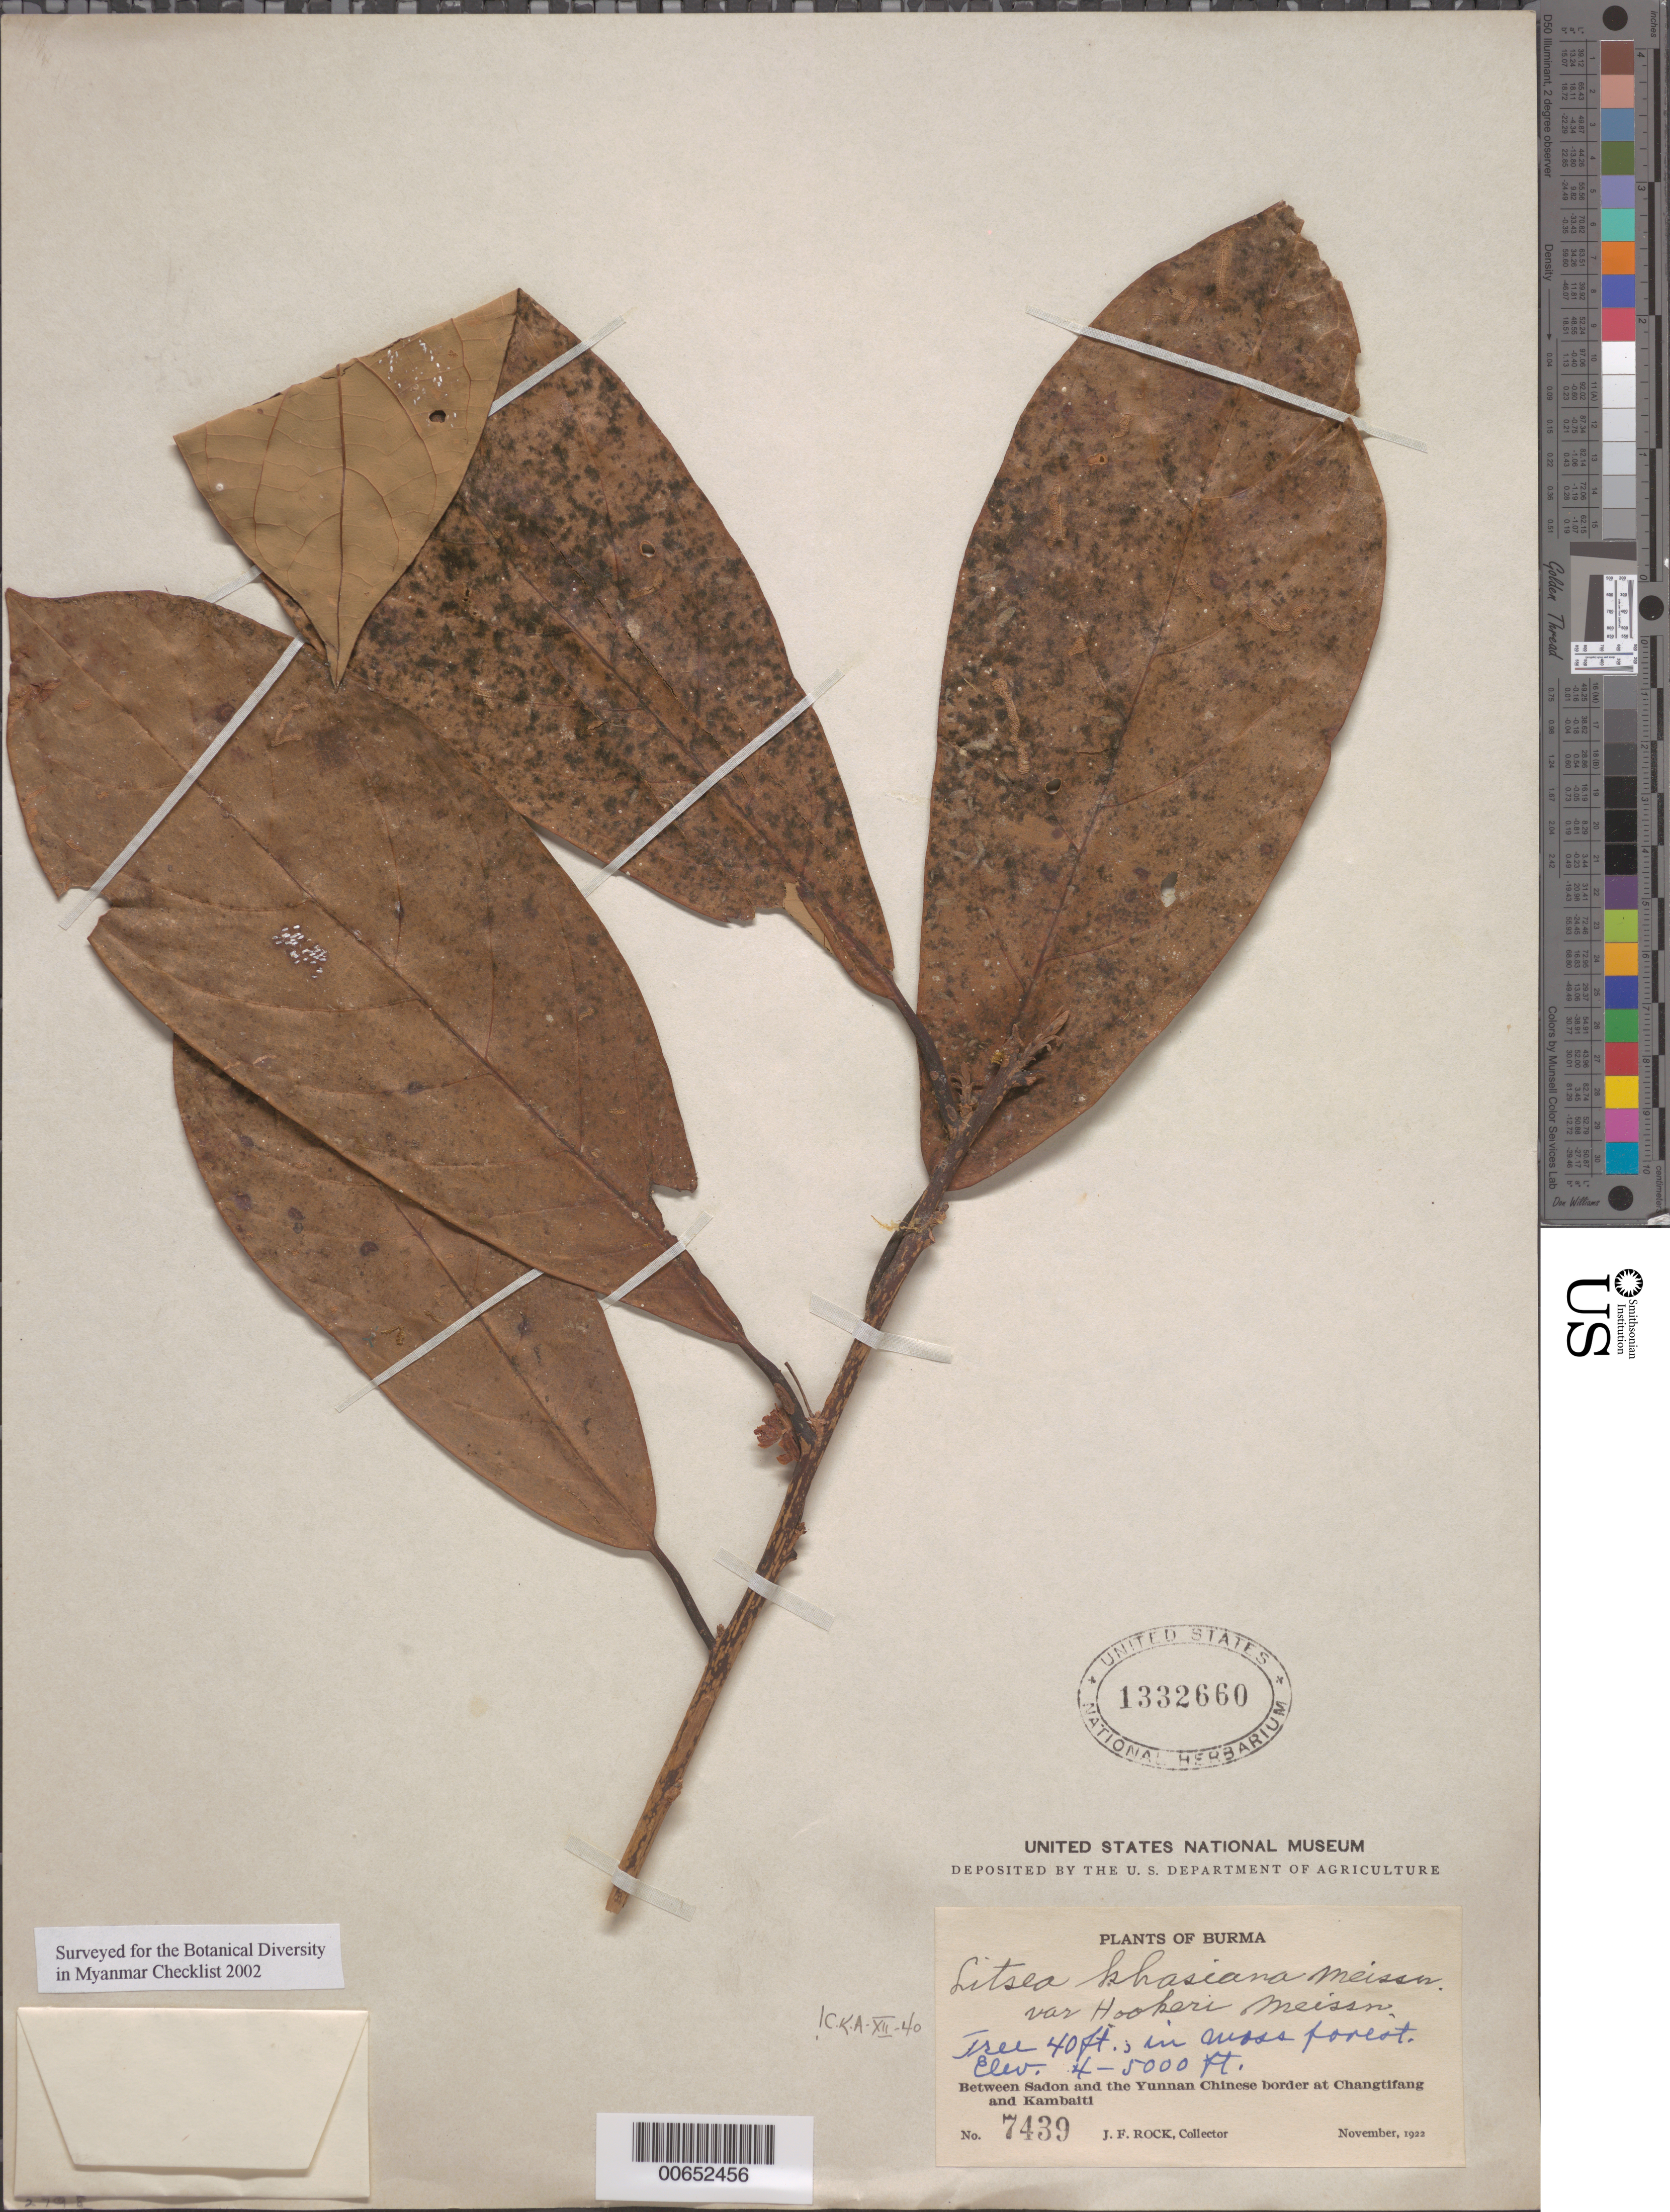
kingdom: Plantae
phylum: Tracheophyta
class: Magnoliopsida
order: Laurales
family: Lauraceae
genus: Litsea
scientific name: Litsea khasyana var. hookeri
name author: Meisn.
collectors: J. F. Rock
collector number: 7439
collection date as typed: Nov 1922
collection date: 1922-11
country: Myanmar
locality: Between Sadon and the Yunnan Chinese border at Changtifang and Kambalti.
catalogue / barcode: US 1332660